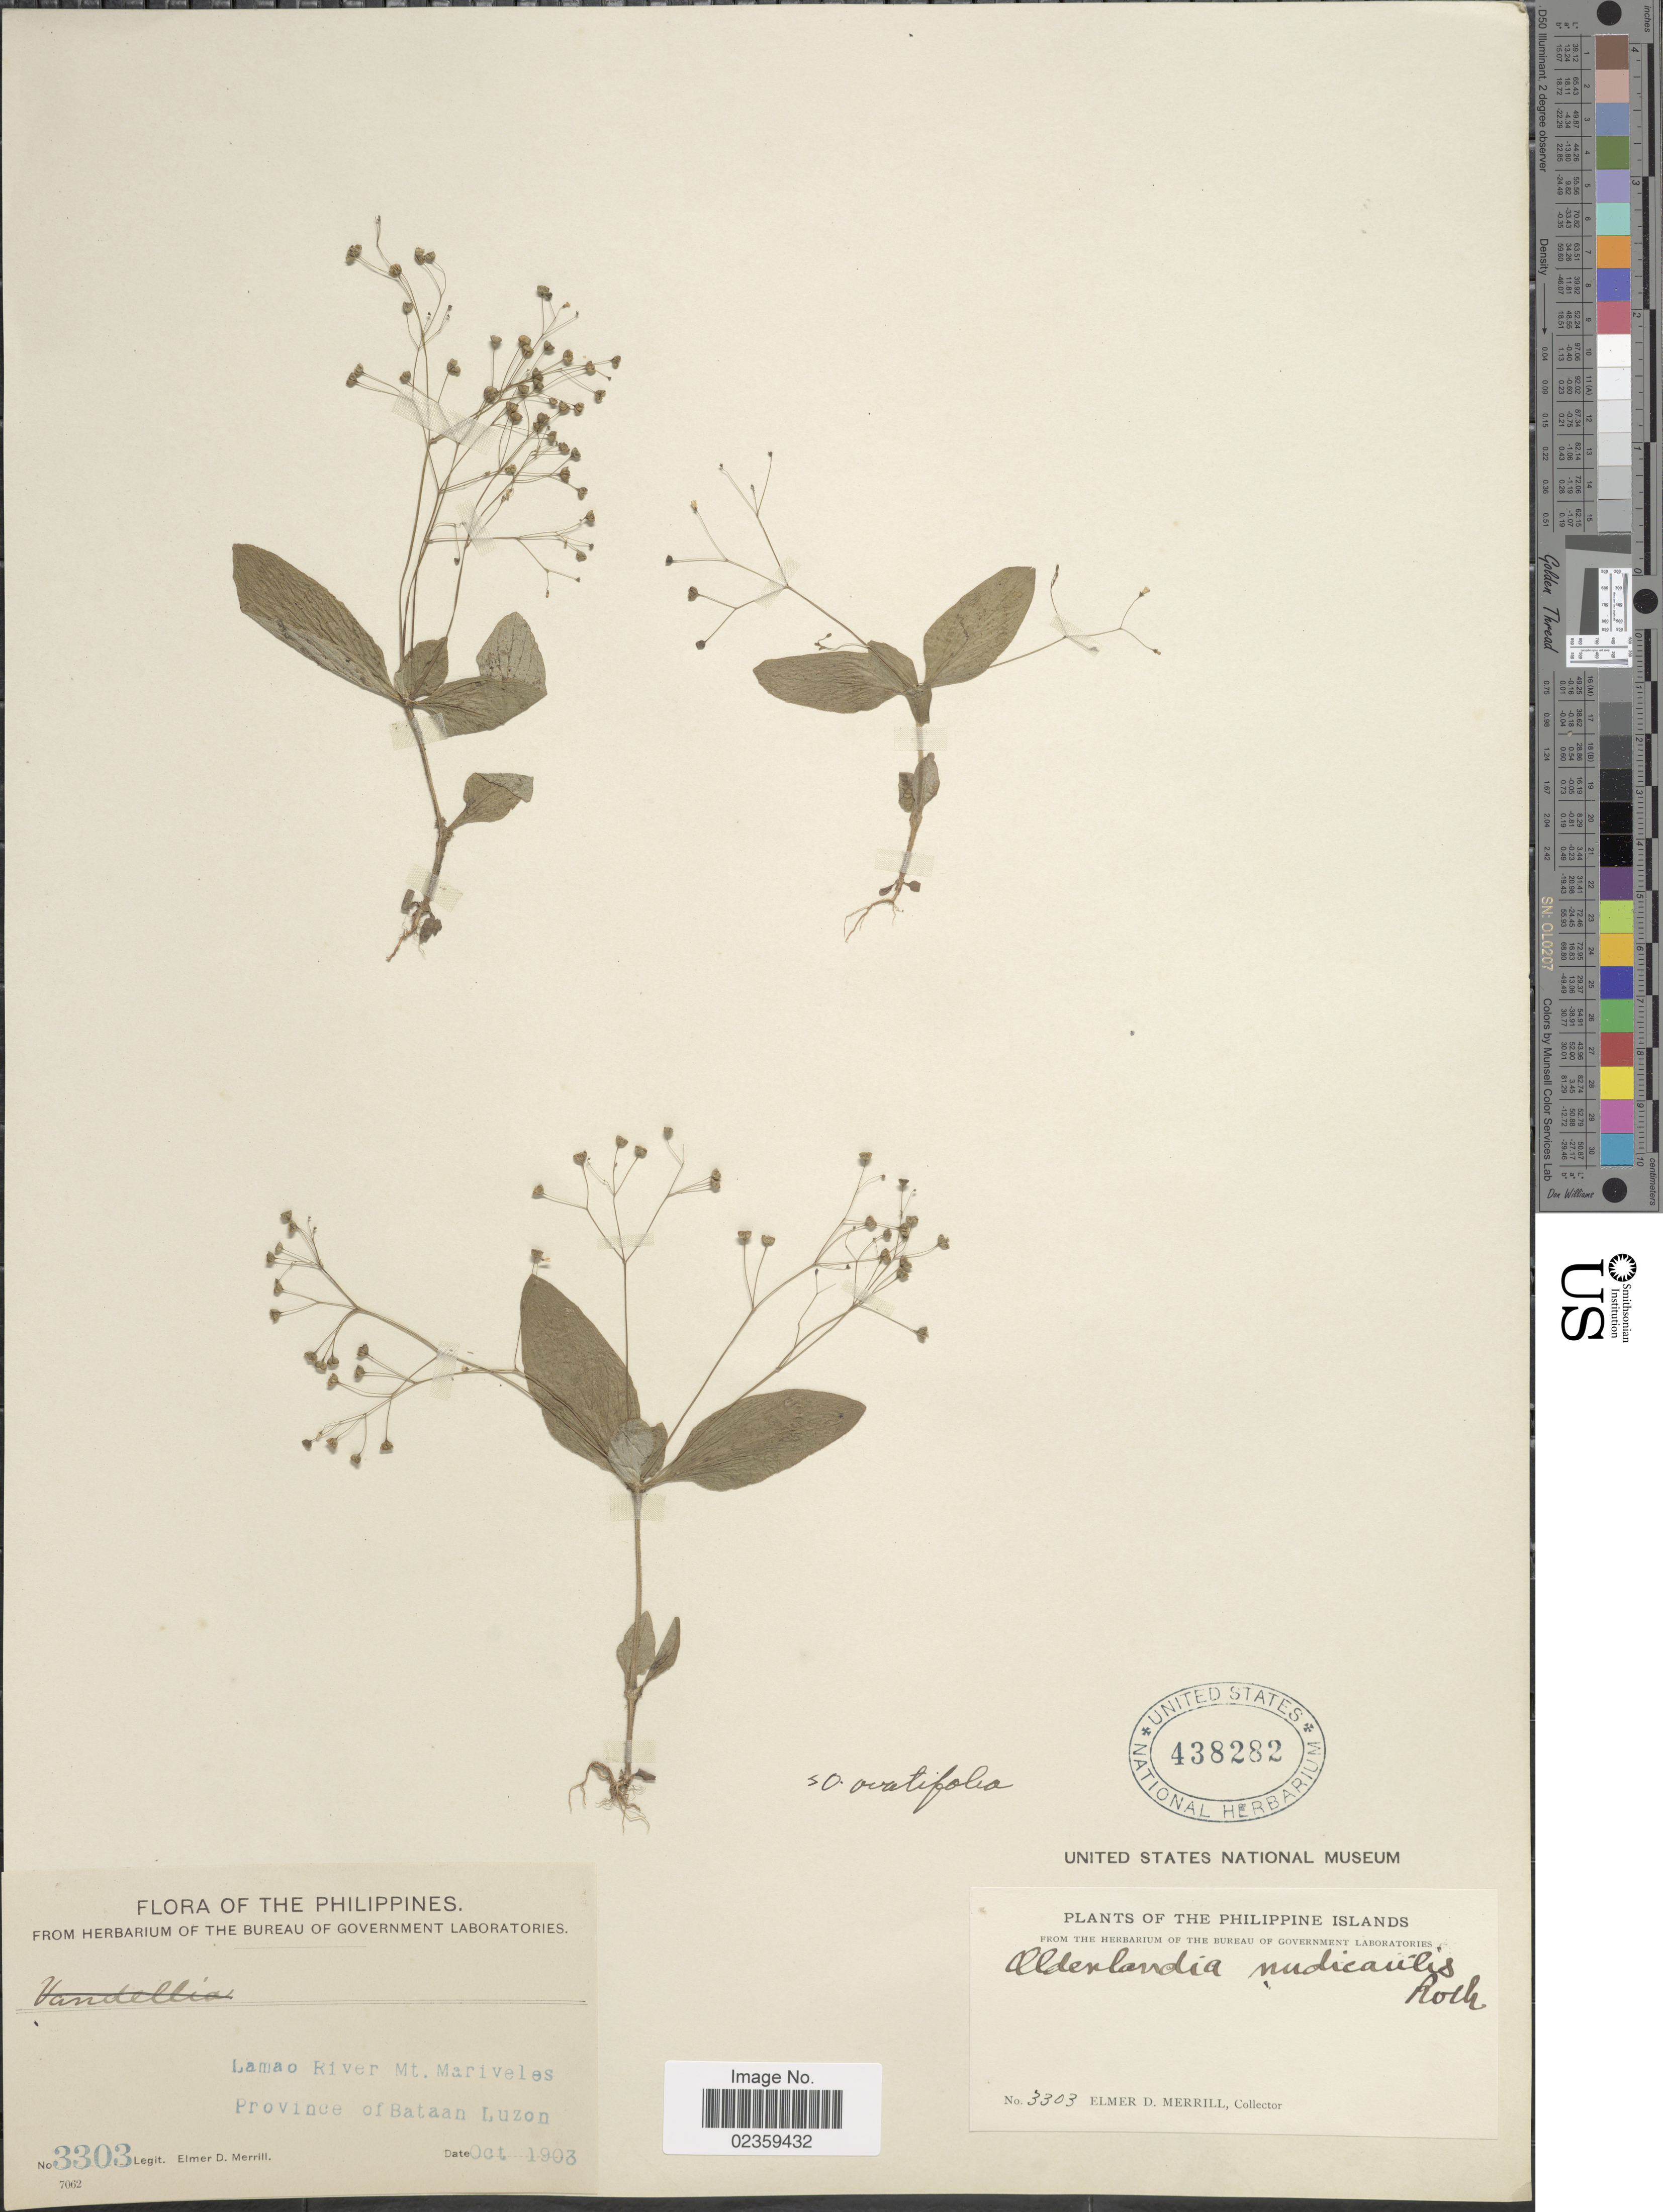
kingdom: Plantae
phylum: Tracheophyta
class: Magnoliopsida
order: Gentianales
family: Rubiaceae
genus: Oldenlandia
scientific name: Oldenlandia ovatifolia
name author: (Cav.) DC.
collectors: E. D. Merrill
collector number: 3303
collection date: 1903-10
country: Philippines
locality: Lamao River. Mt. Mariveles. Province of Bataan. Luzon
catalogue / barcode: US 438282